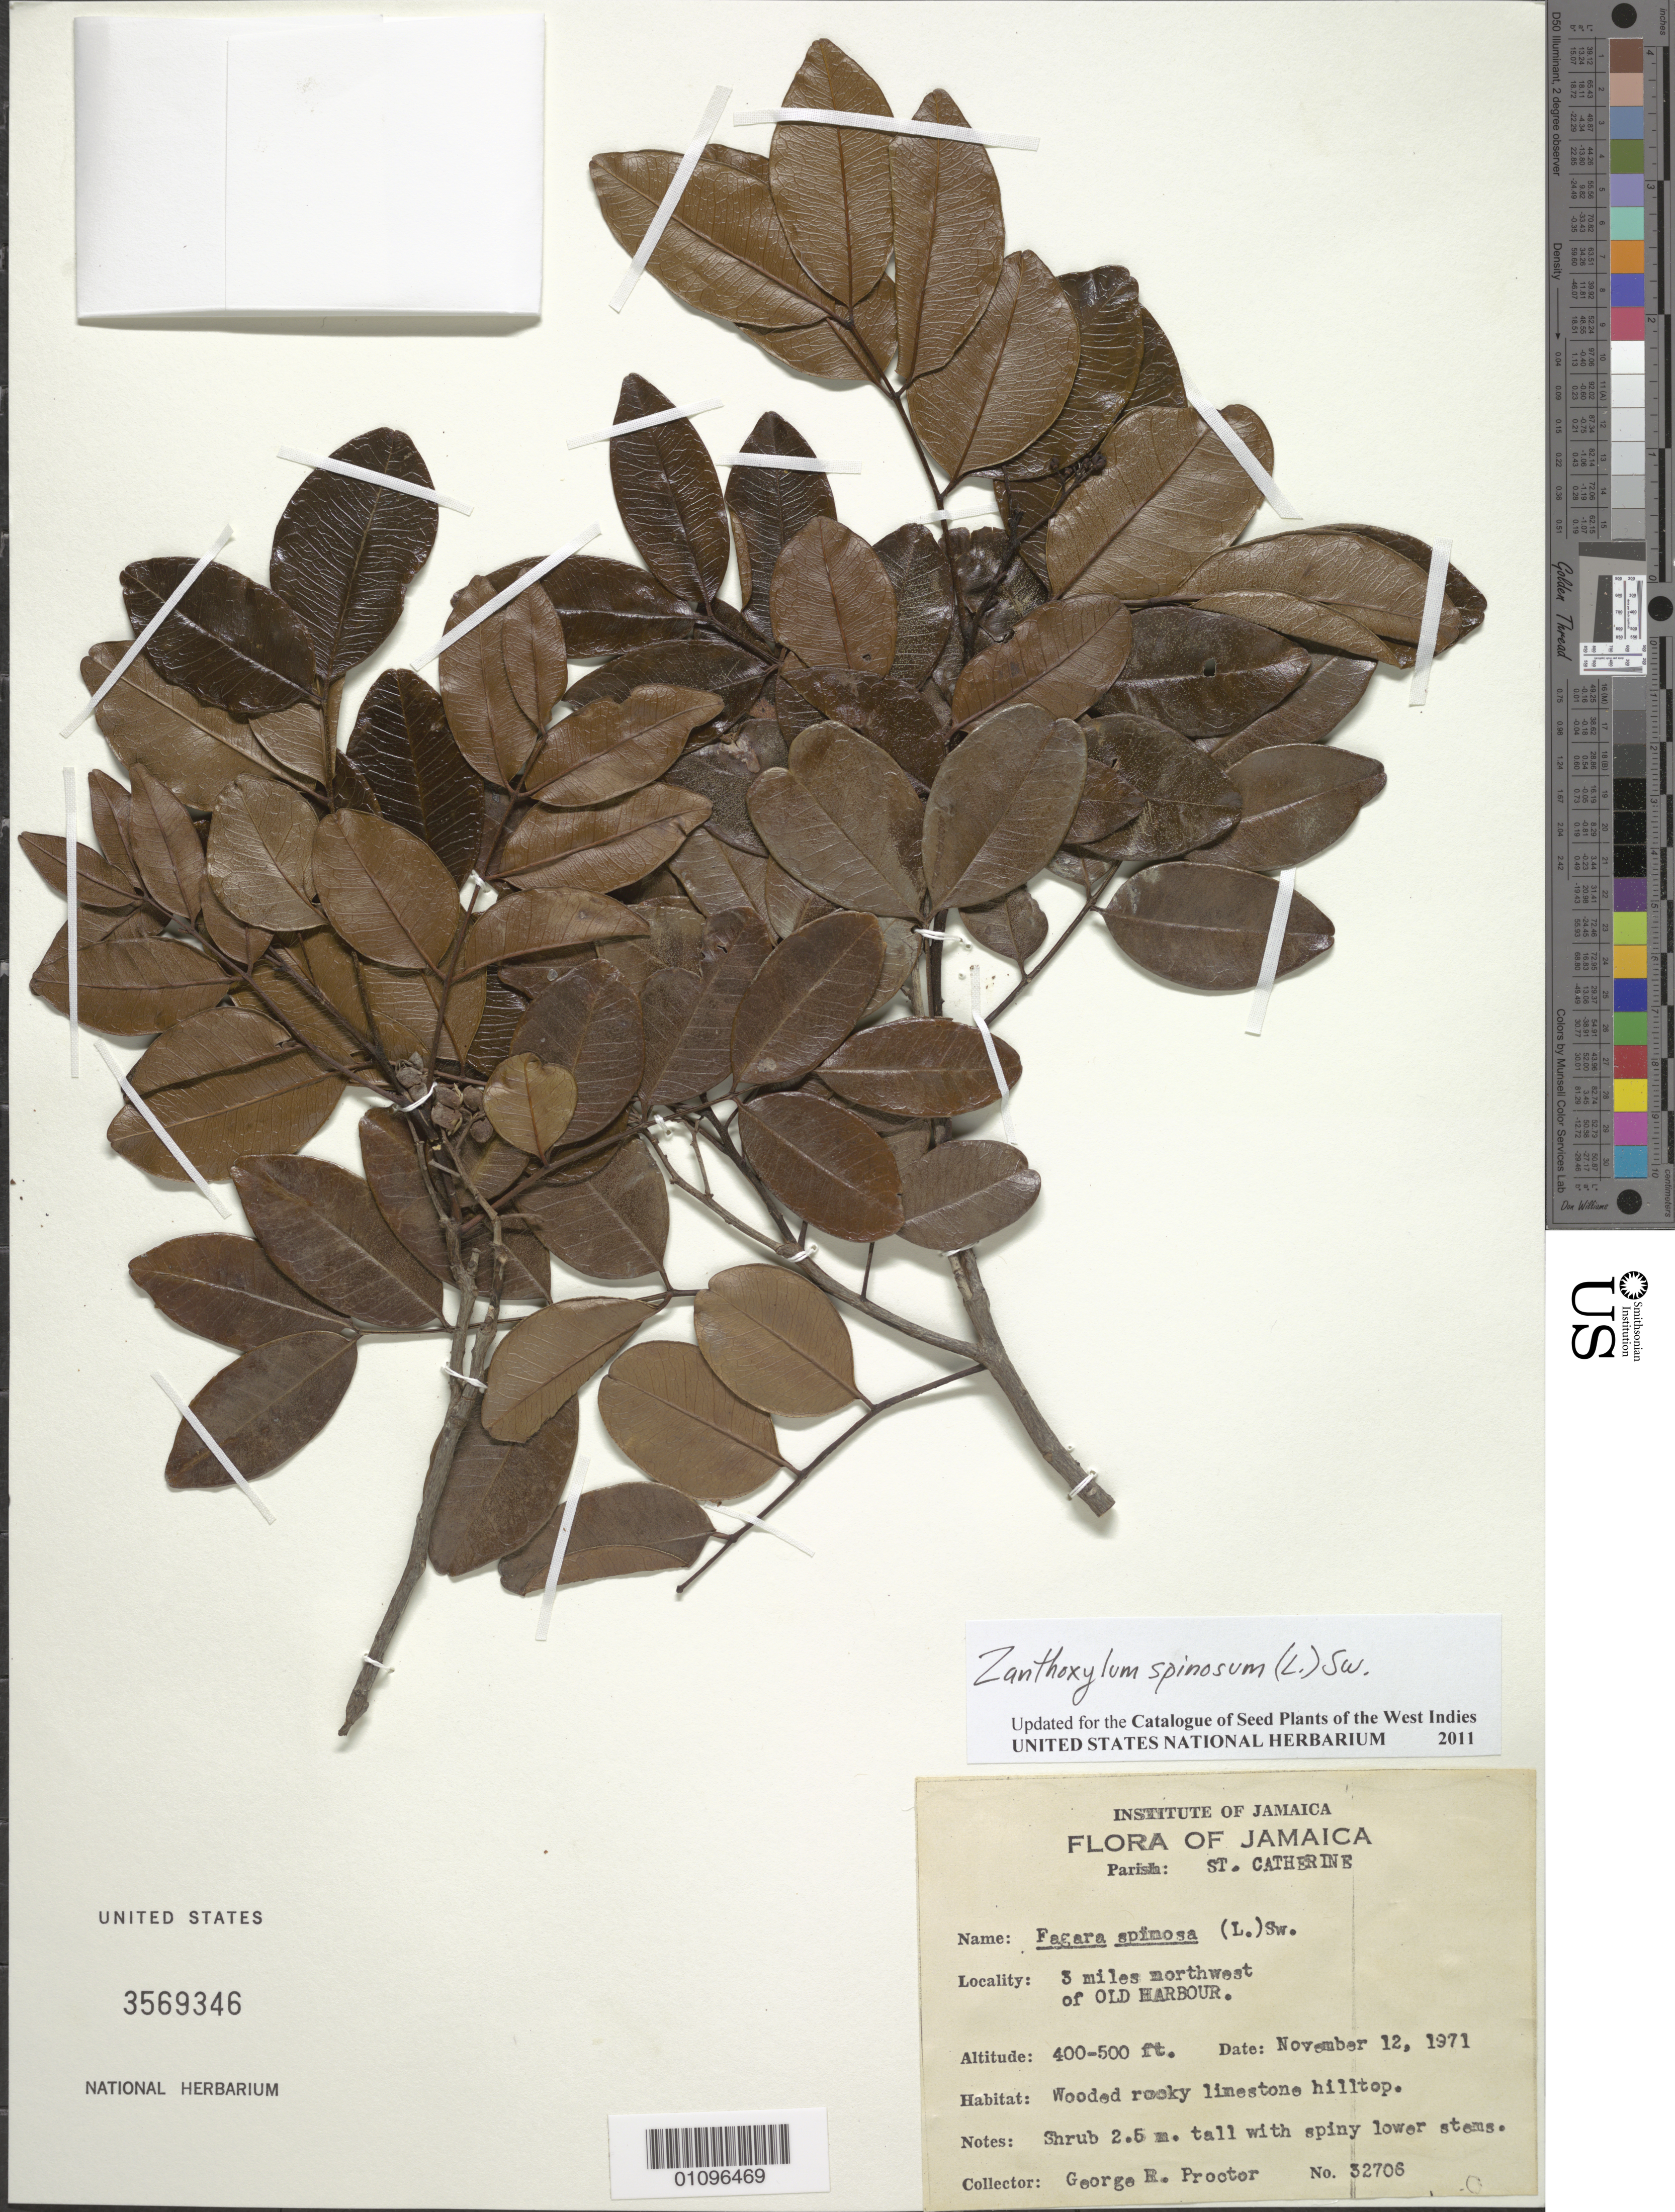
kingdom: Plantae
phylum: Tracheophyta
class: Magnoliopsida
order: Sapindales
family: Rutaceae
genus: Zanthoxylum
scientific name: Zanthoxylum spinosum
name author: (L.) Sw.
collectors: G. R. Proctor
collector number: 32706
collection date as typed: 12 Nov 1971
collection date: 1971-11-12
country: Jamaica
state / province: Saint Catherine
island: Jamaica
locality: Old Harbour, 3 miles NW of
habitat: Wooded rocky limestone hilltop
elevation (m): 122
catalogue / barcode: US 3569346